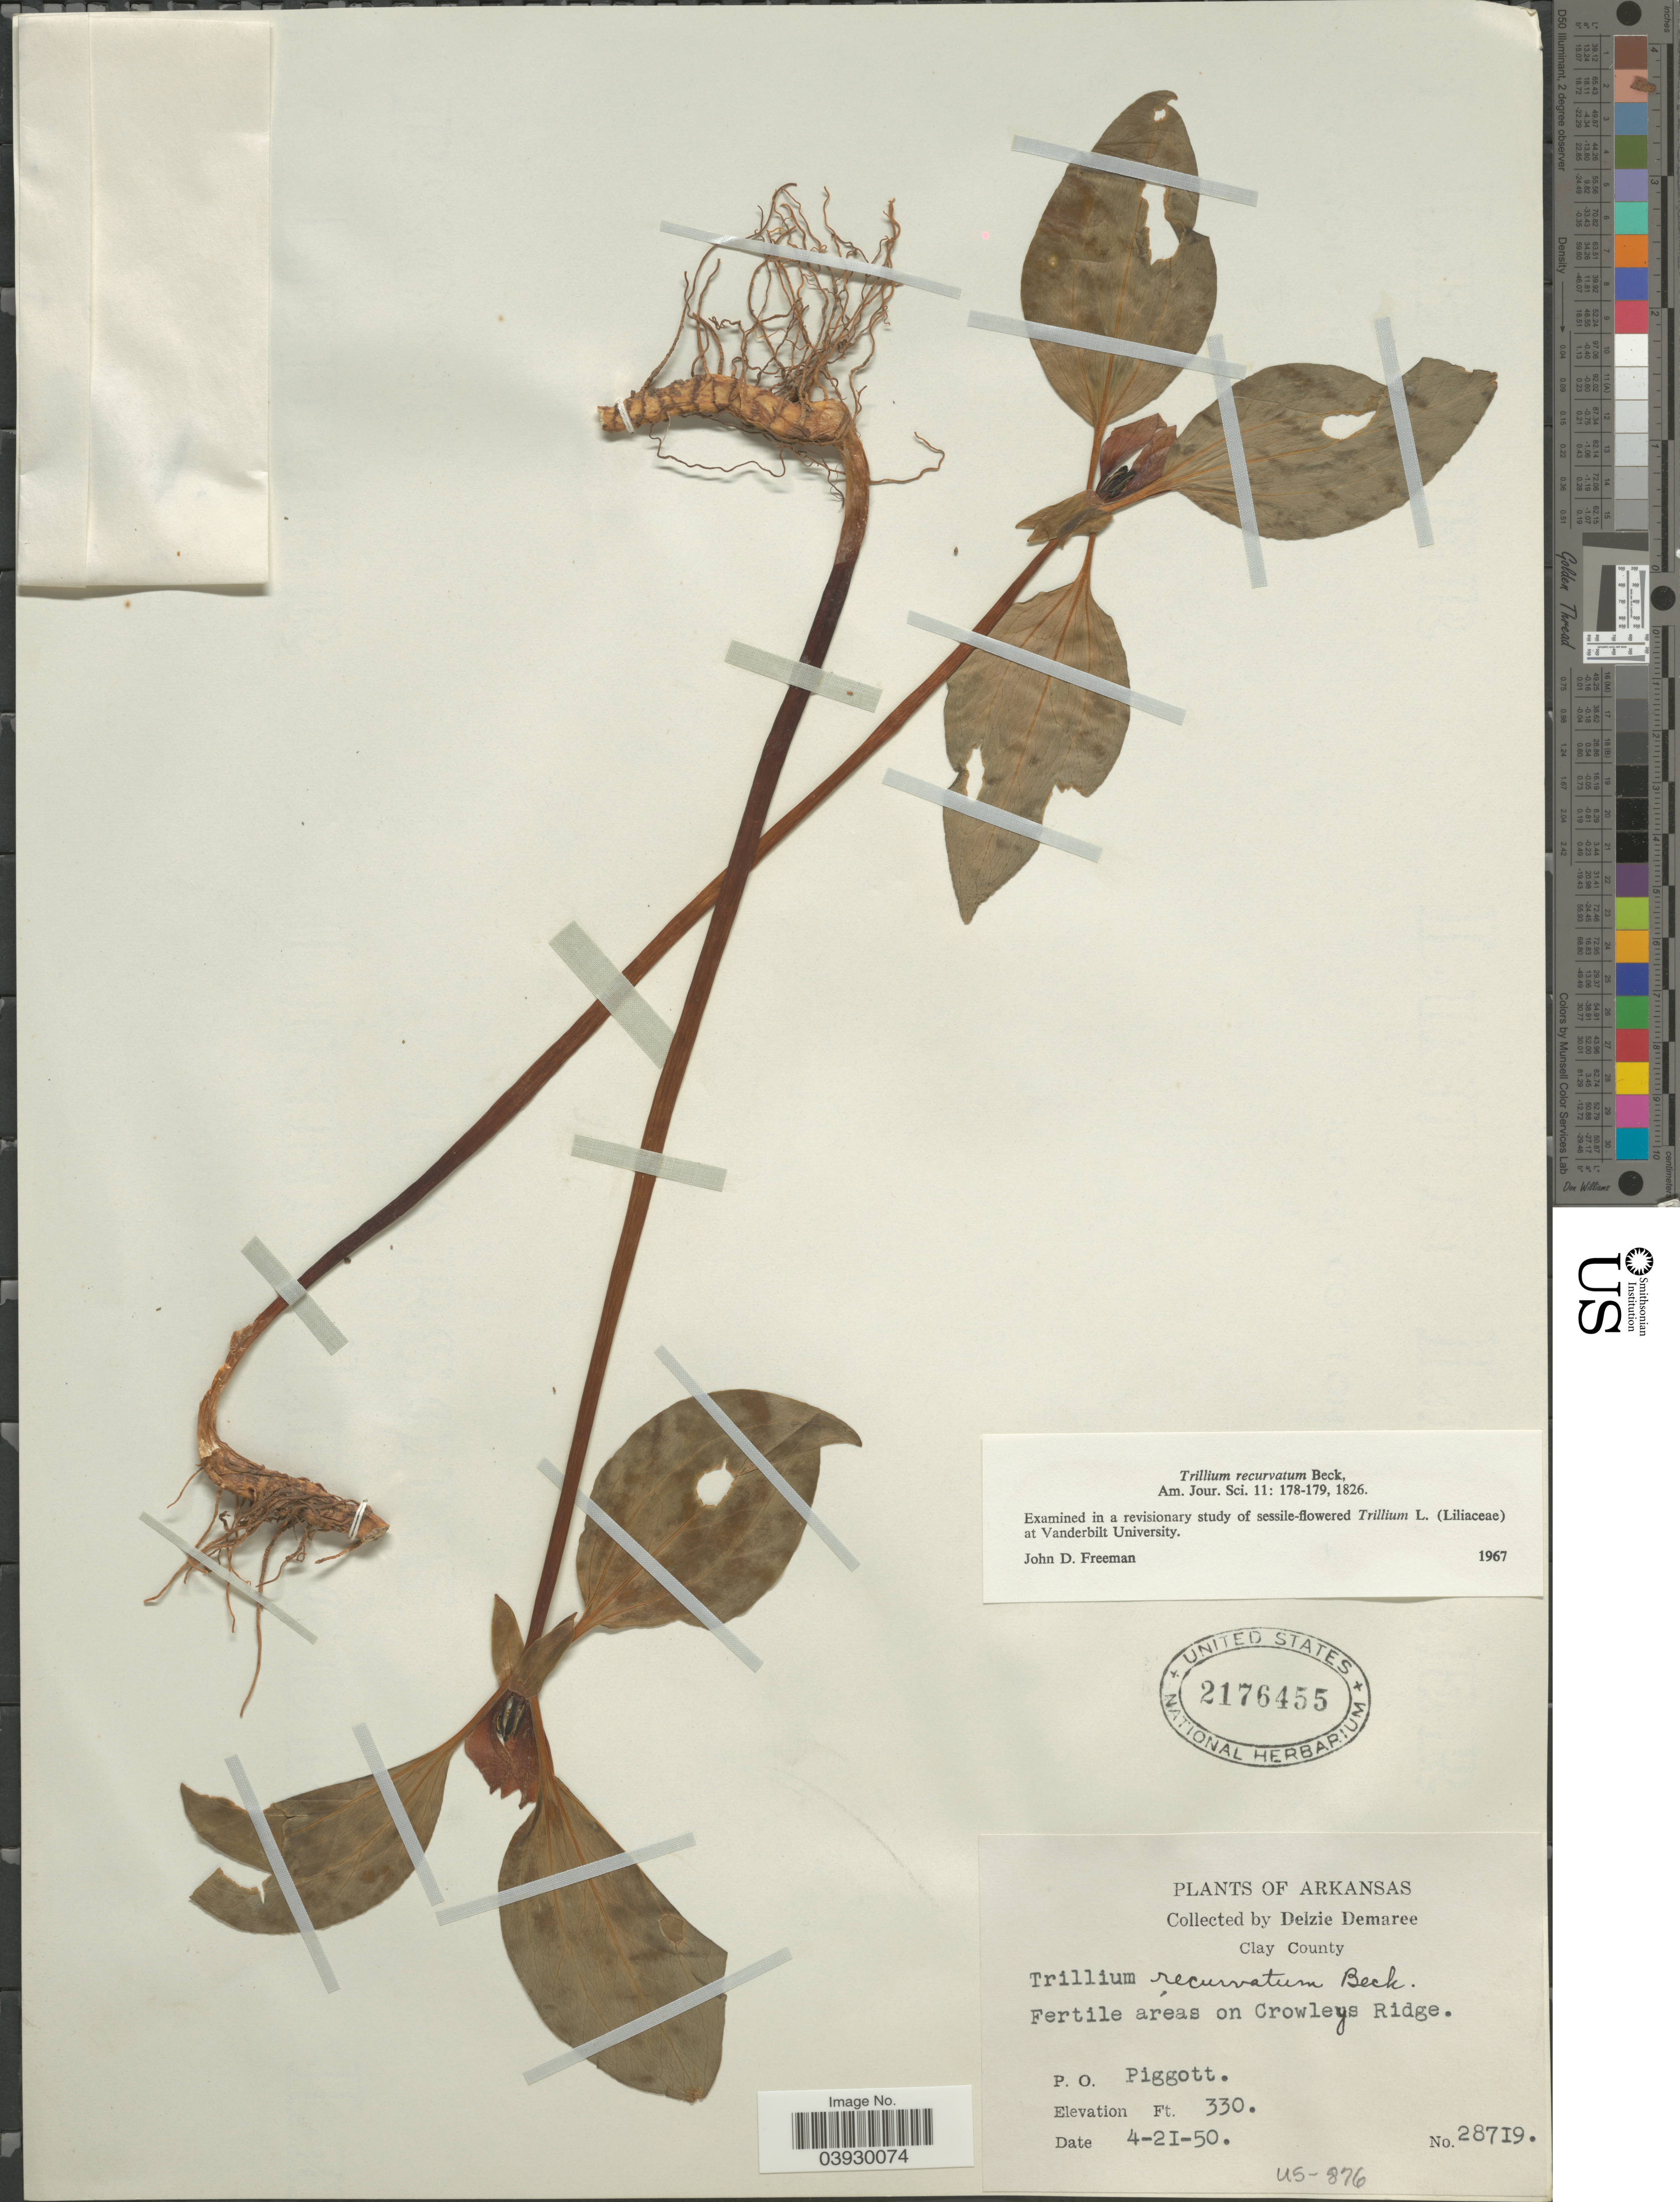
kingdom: Plantae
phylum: Tracheophyta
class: Liliopsida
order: Liliales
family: Melanthiaceae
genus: Trillium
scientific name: Trillium recurvatum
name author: L.C. Beck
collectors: D. Demaree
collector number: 28719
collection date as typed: Transcribed d/m/y: 21/4/50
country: United States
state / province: Arkansas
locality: Clay County. P. O. Piggott.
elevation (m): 101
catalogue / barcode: US 2176455